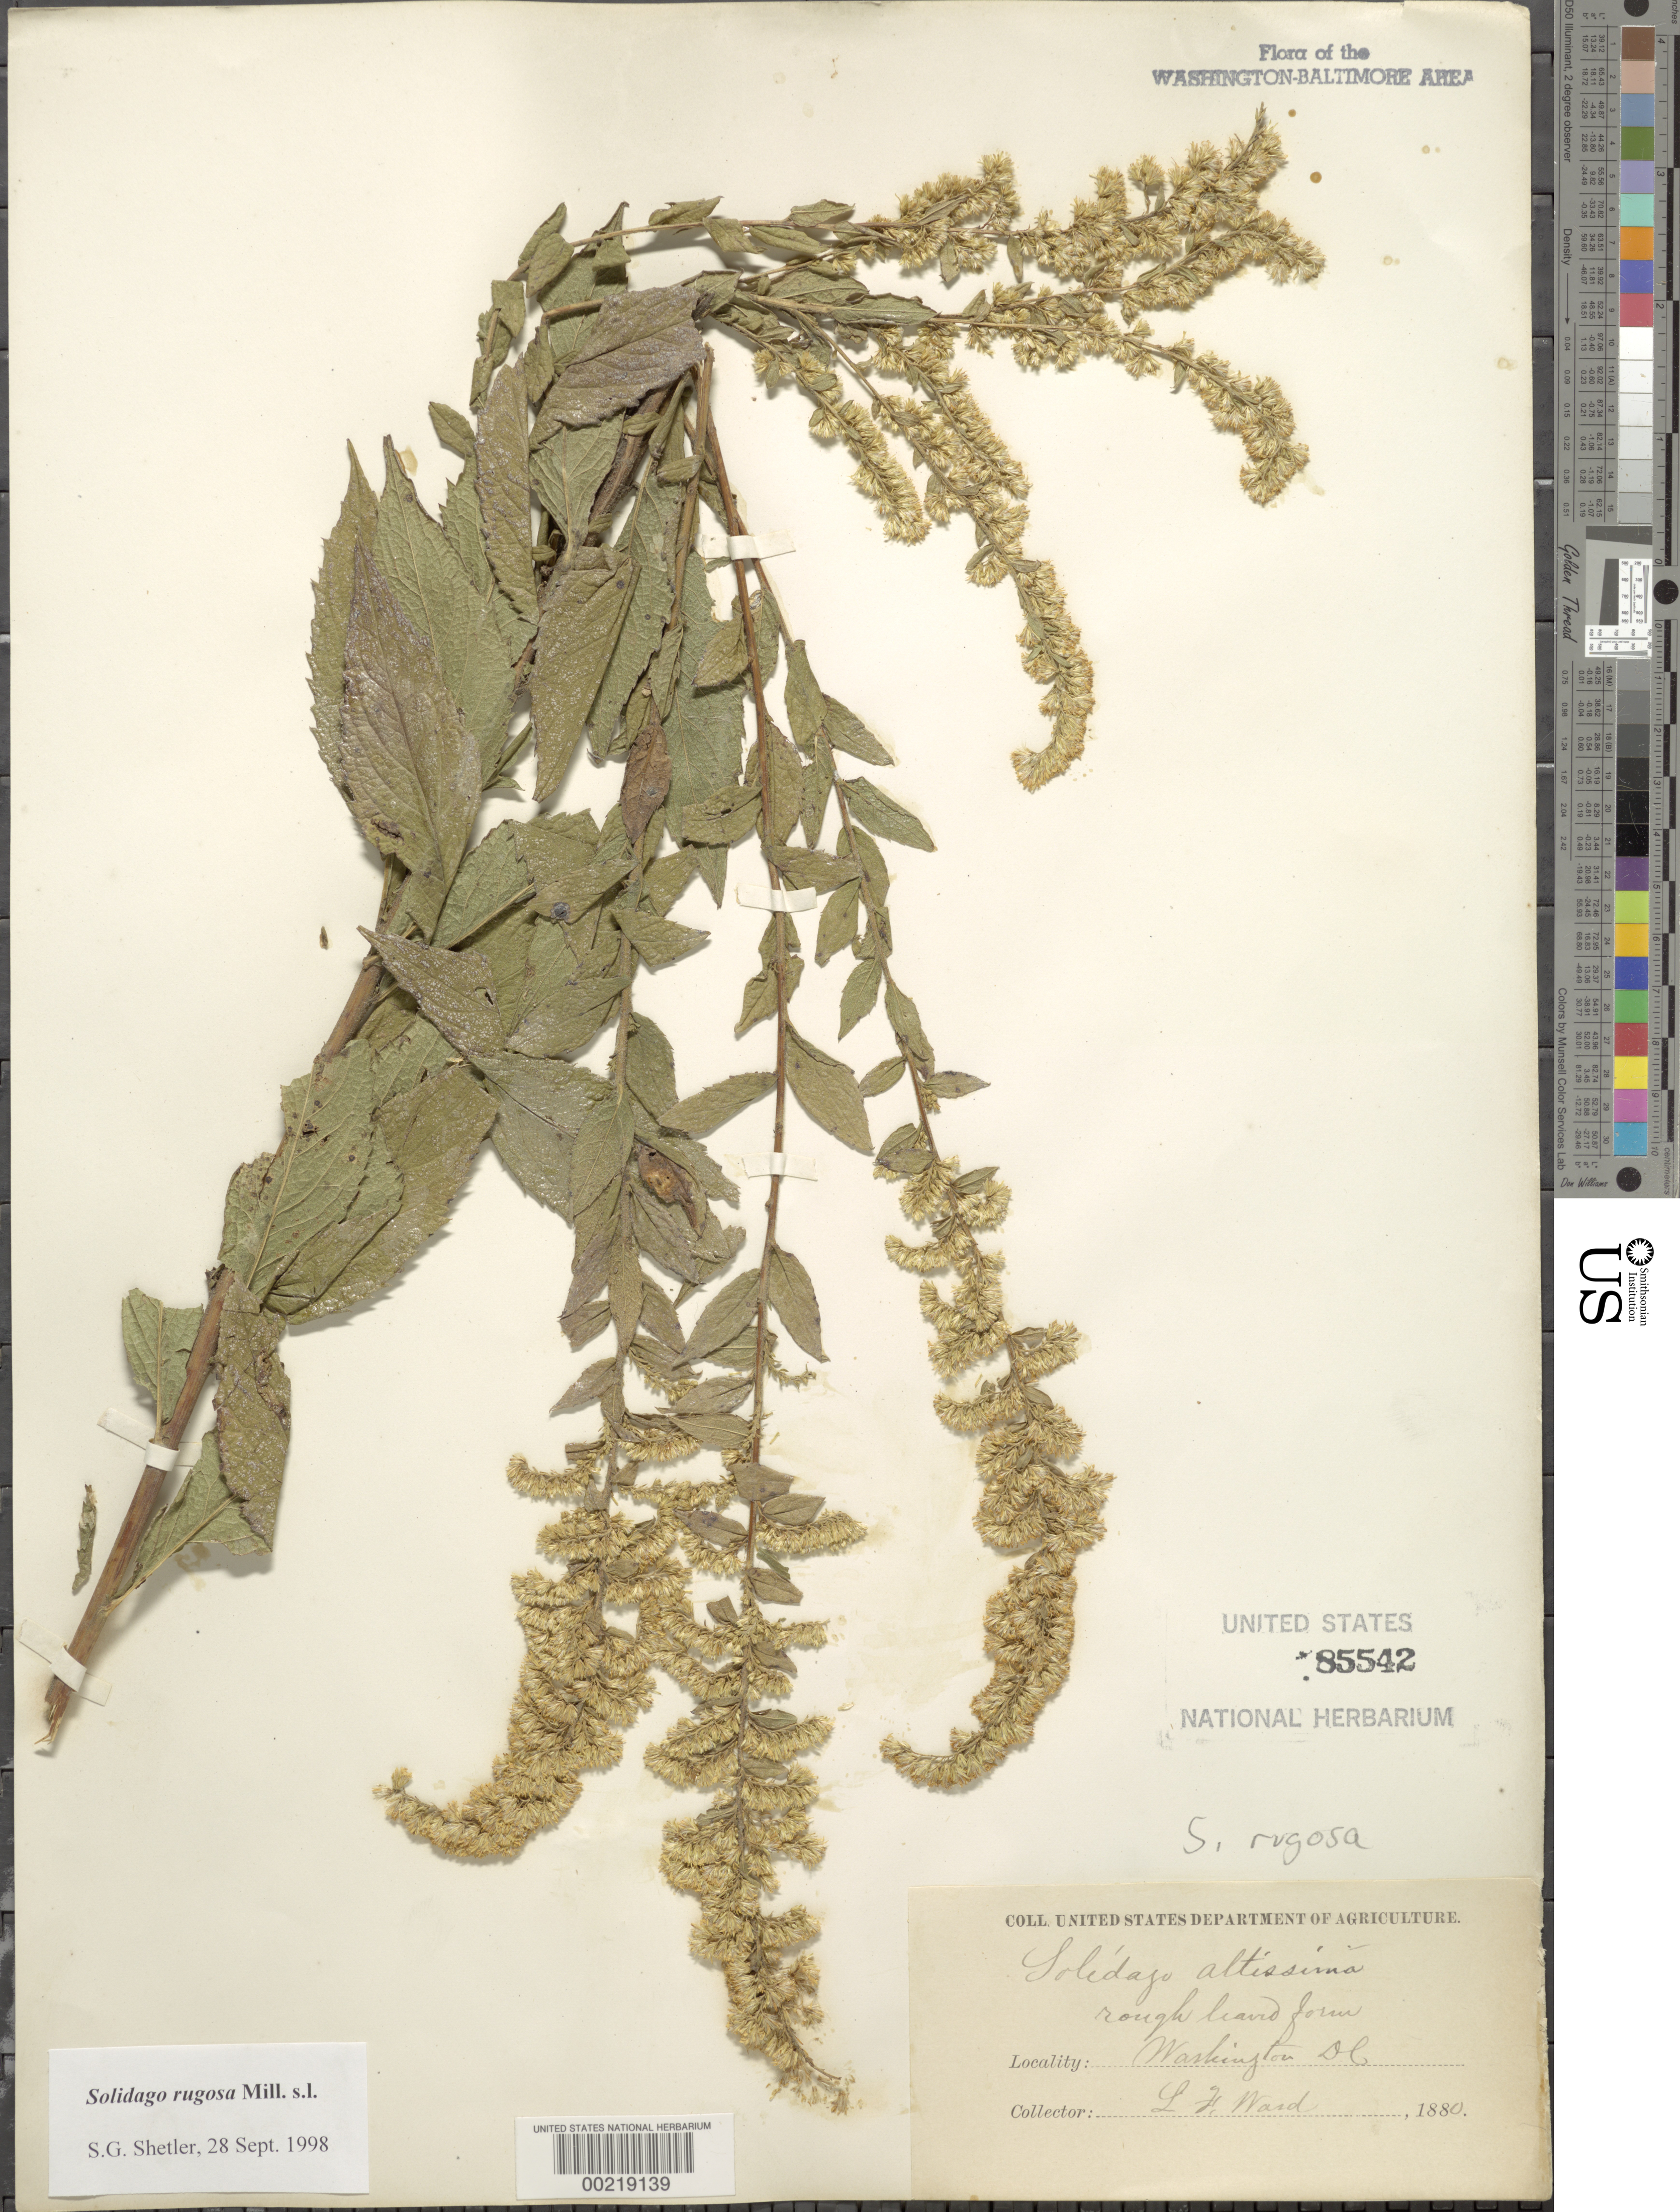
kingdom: Plantae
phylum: Tracheophyta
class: Magnoliopsida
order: Asterales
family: Asteraceae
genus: Solidago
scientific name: Solidago rugosa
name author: Mill.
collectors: L. F. Ward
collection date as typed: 1880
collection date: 1880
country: United States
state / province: District of Columbia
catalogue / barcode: US 85542